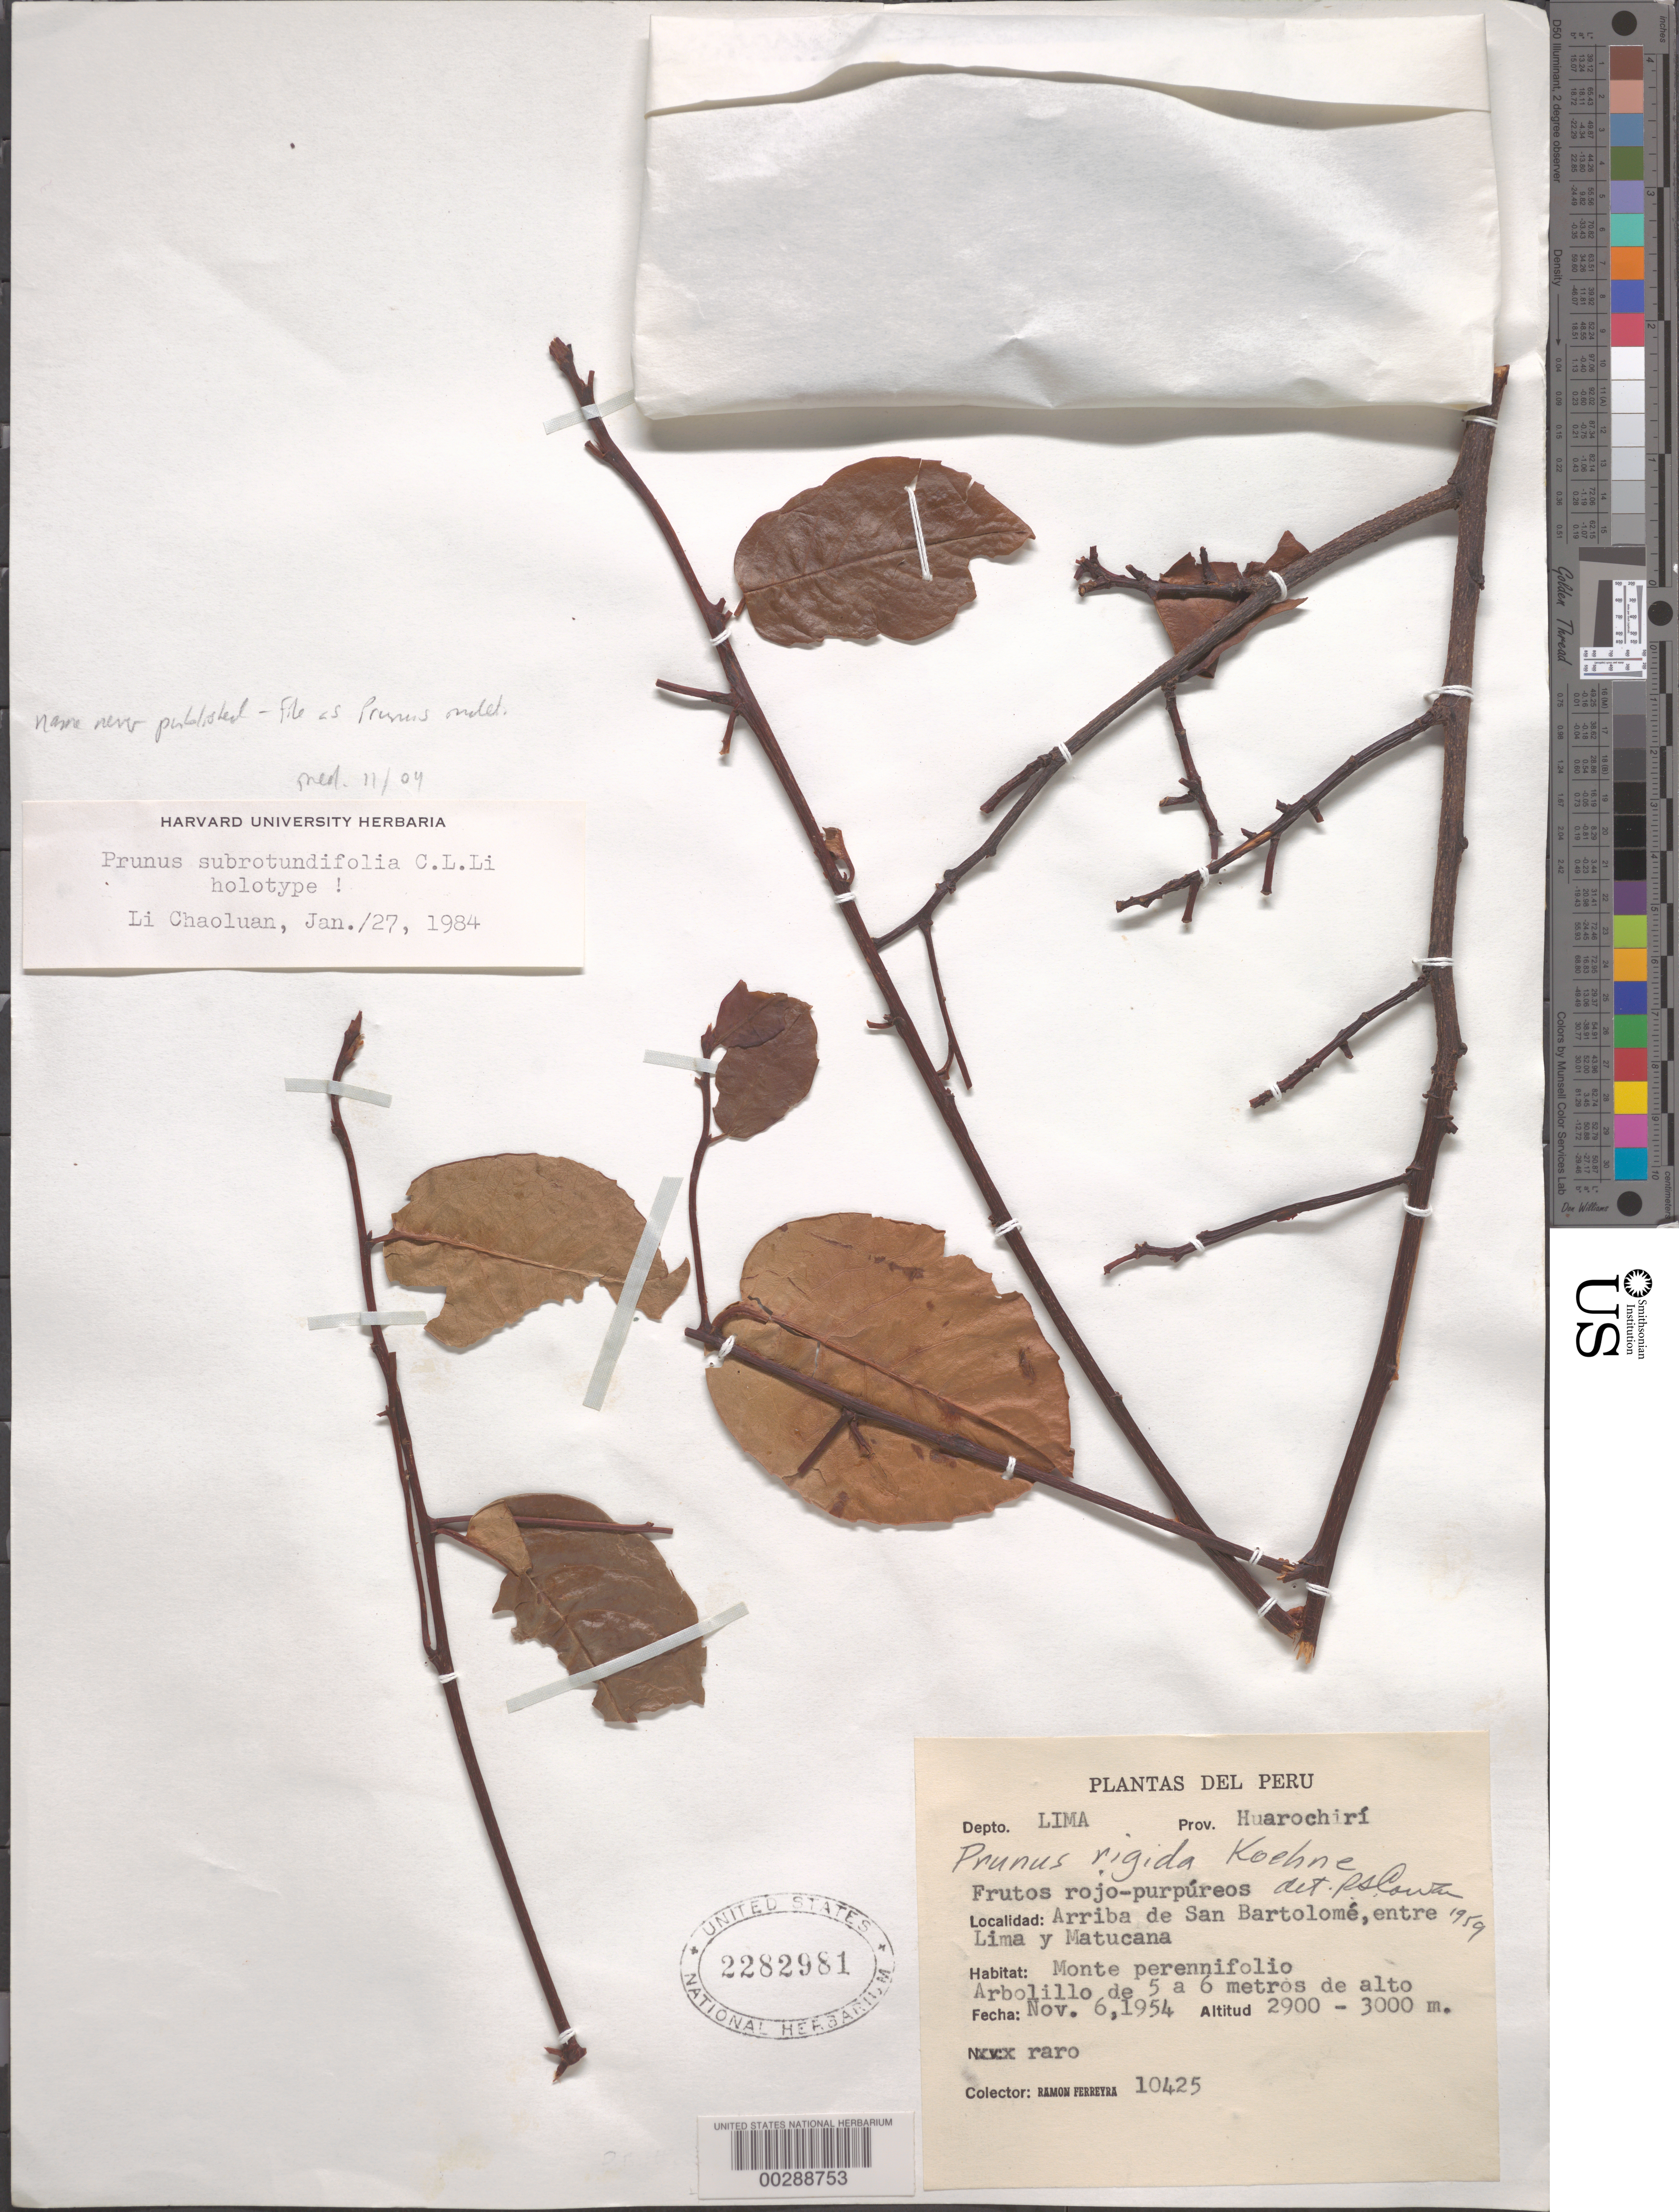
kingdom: Plantae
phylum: Tracheophyta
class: Magnoliopsida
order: Rosales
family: Rosaceae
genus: Prunus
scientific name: Prunus sp.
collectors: R. A. Ferreyra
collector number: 10425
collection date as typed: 06 Nov 1954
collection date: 1954-11-06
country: Peru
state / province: Lima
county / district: Huarochirí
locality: Above San Bartolome, between Lima and Matucana.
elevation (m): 2900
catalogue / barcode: US 2282981